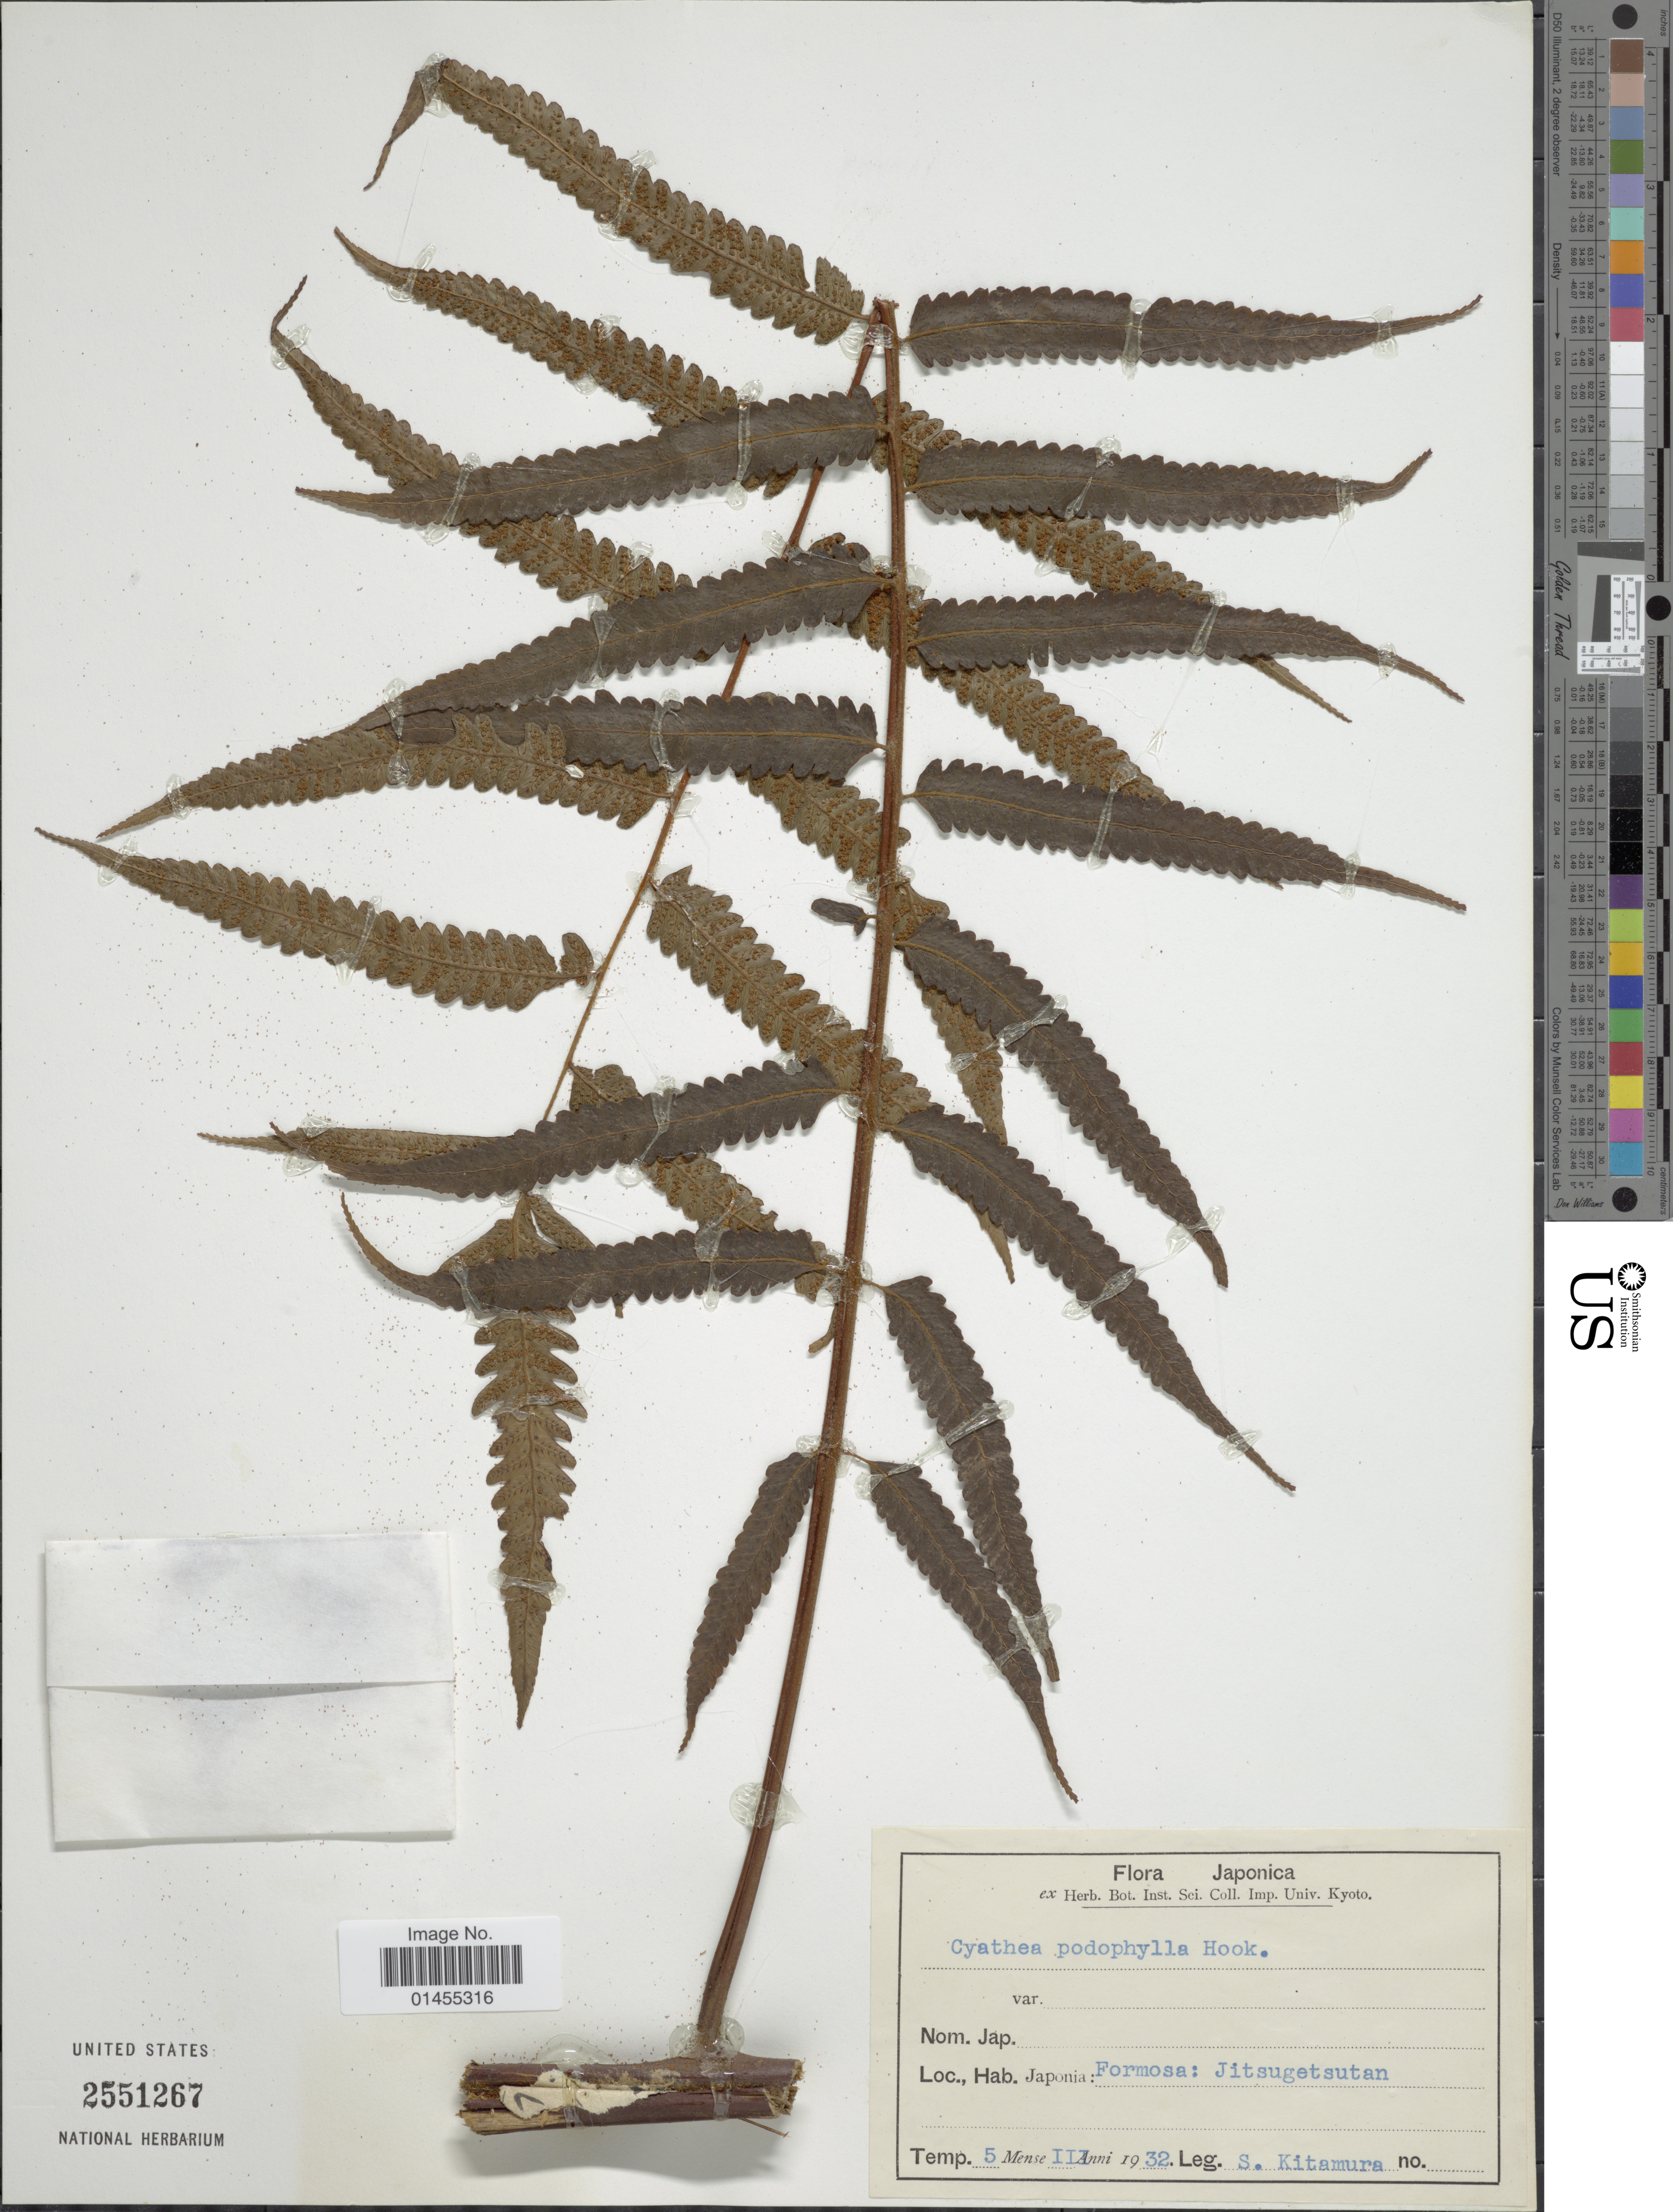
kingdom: Plantae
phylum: Tracheophyta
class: Polypodiopsida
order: Cyatheales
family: Cyatheaceae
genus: Alsophila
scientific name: Alsophila podophylla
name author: Hook.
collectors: S. Kitamura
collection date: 1932-03-05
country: Taiwan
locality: Japonia: Formosa: Jitsugetsutan.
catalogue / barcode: US 2551267